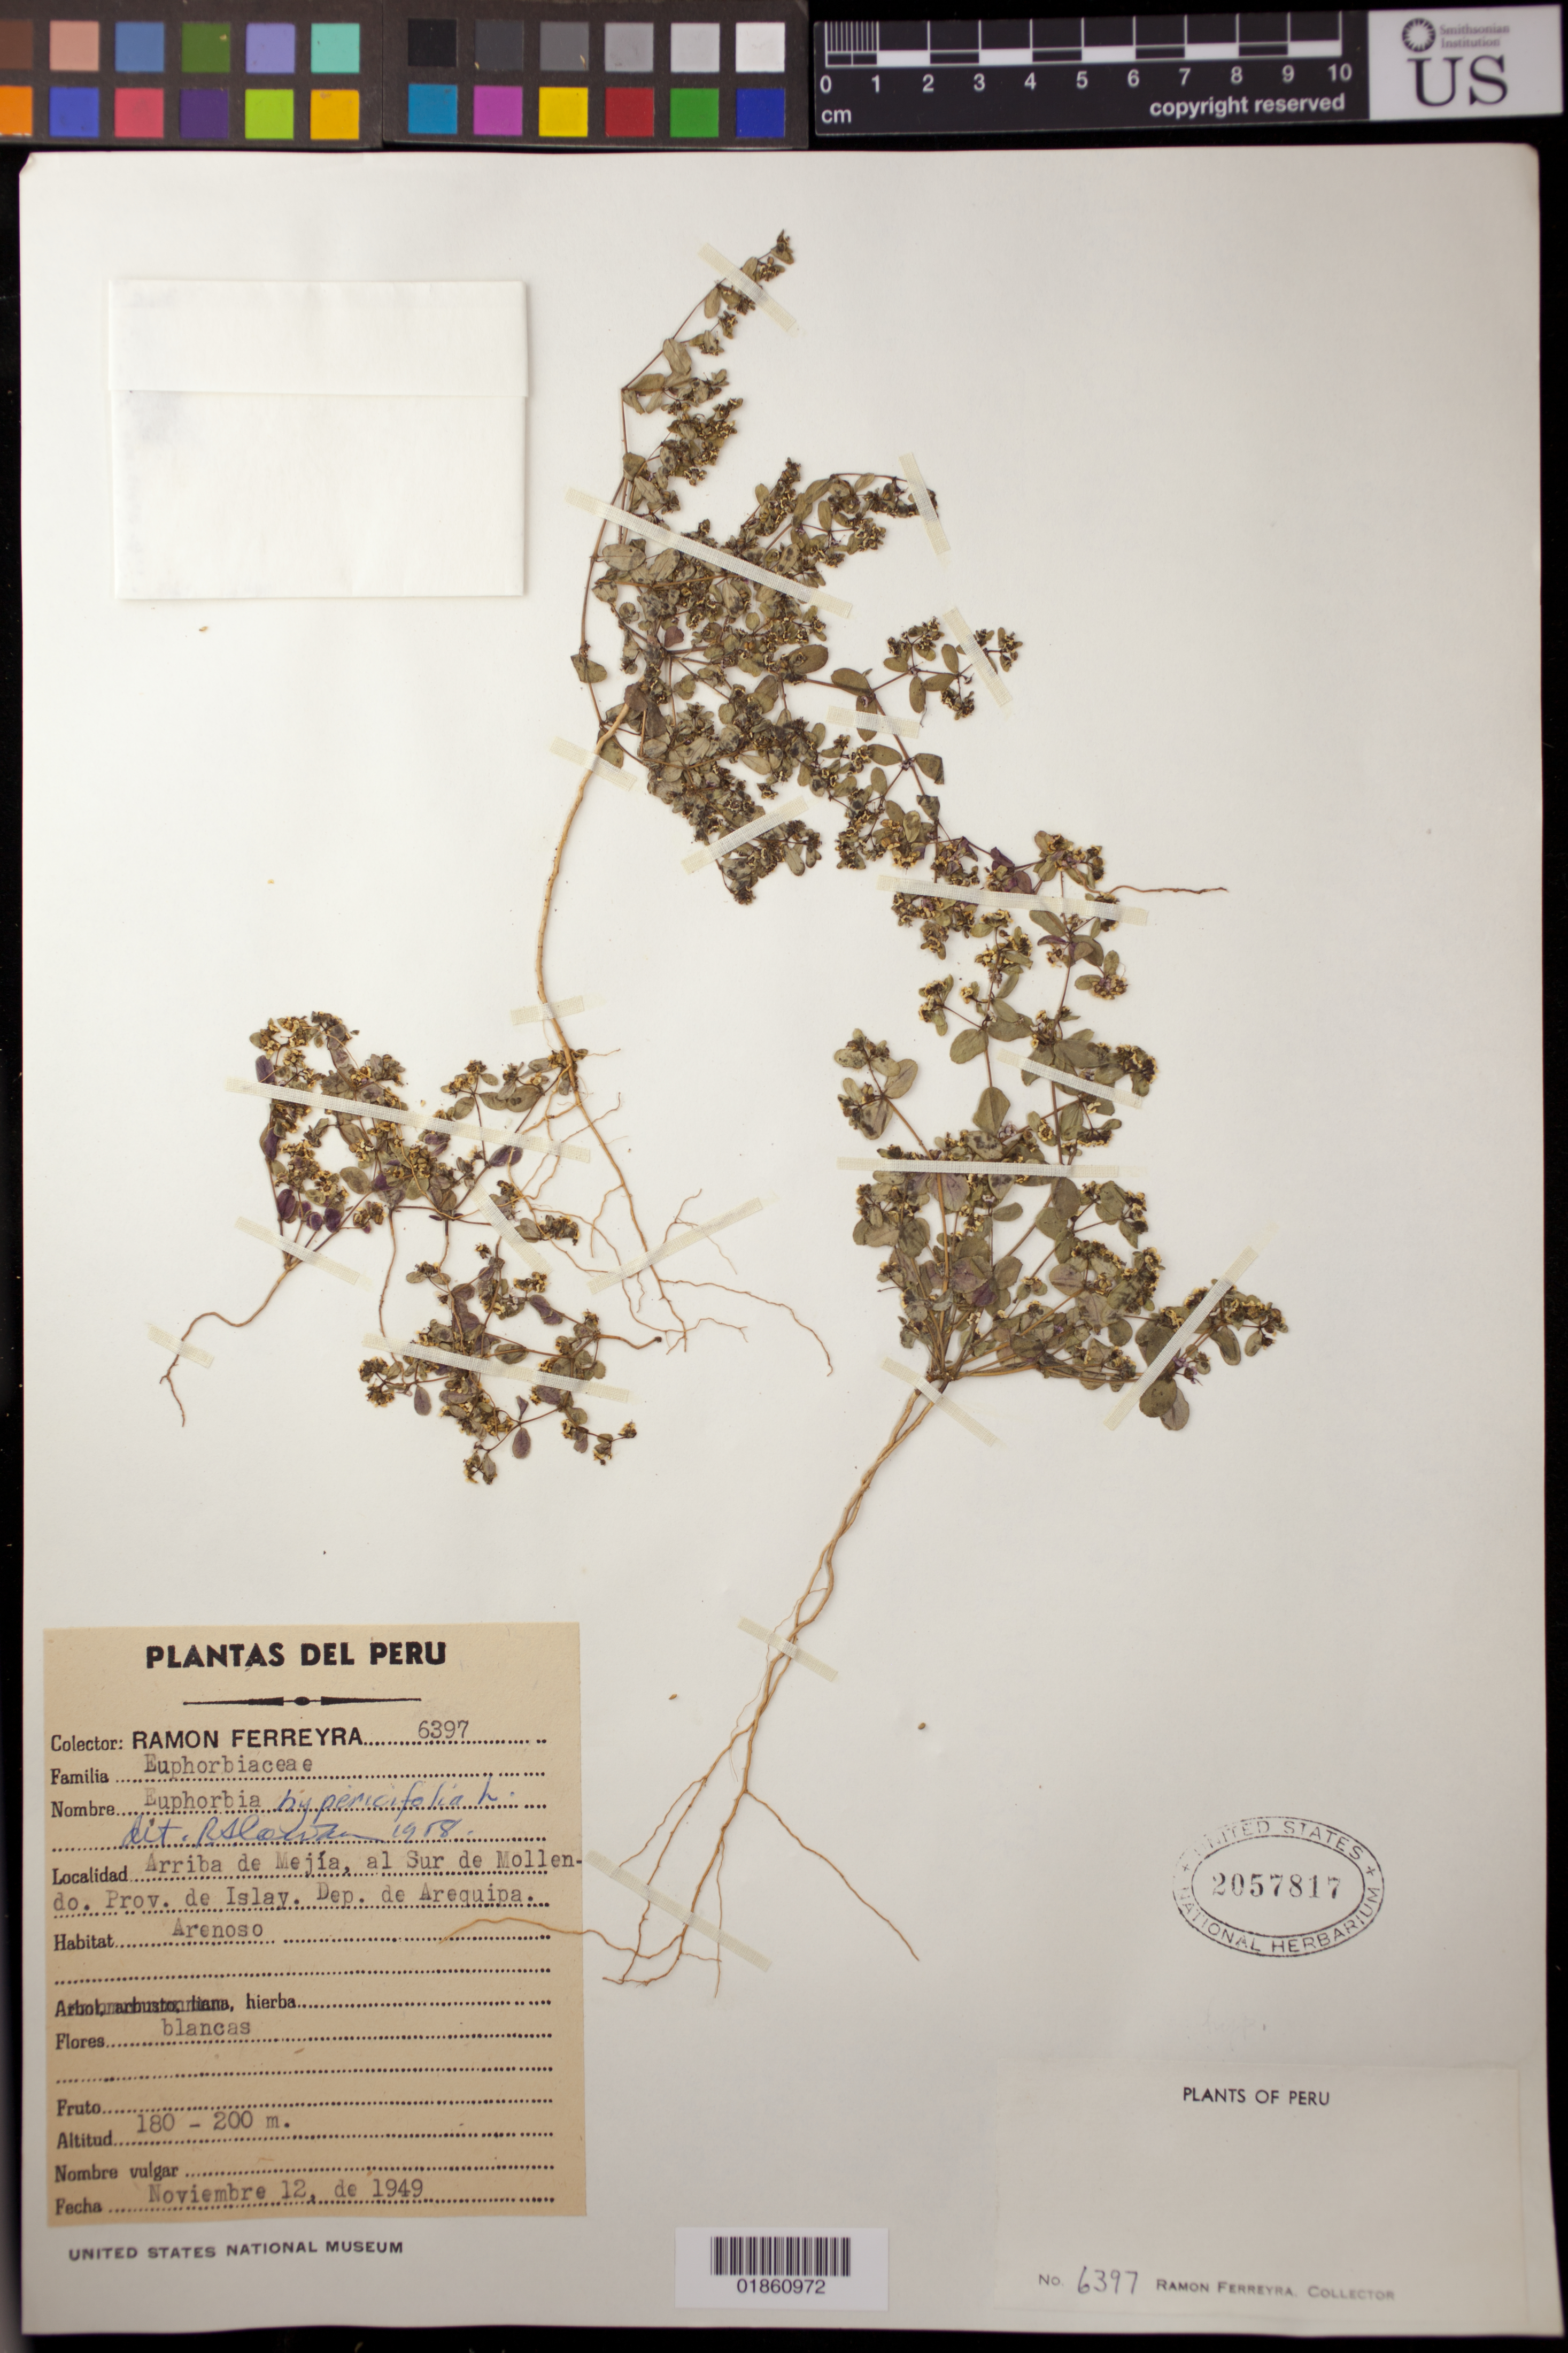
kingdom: Plantae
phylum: Tracheophyta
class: Magnoliopsida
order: Malpighiales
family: Euphorbiaceae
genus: Euphorbia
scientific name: Euphorbia hypericifolia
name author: L.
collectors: R. A. Ferreyra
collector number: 6397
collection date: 1949-11-12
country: Peru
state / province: Arequipa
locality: Arriba de Mejía, al Sur de Mollendo. Prov. de Islay.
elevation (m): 180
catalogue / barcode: US 2057817